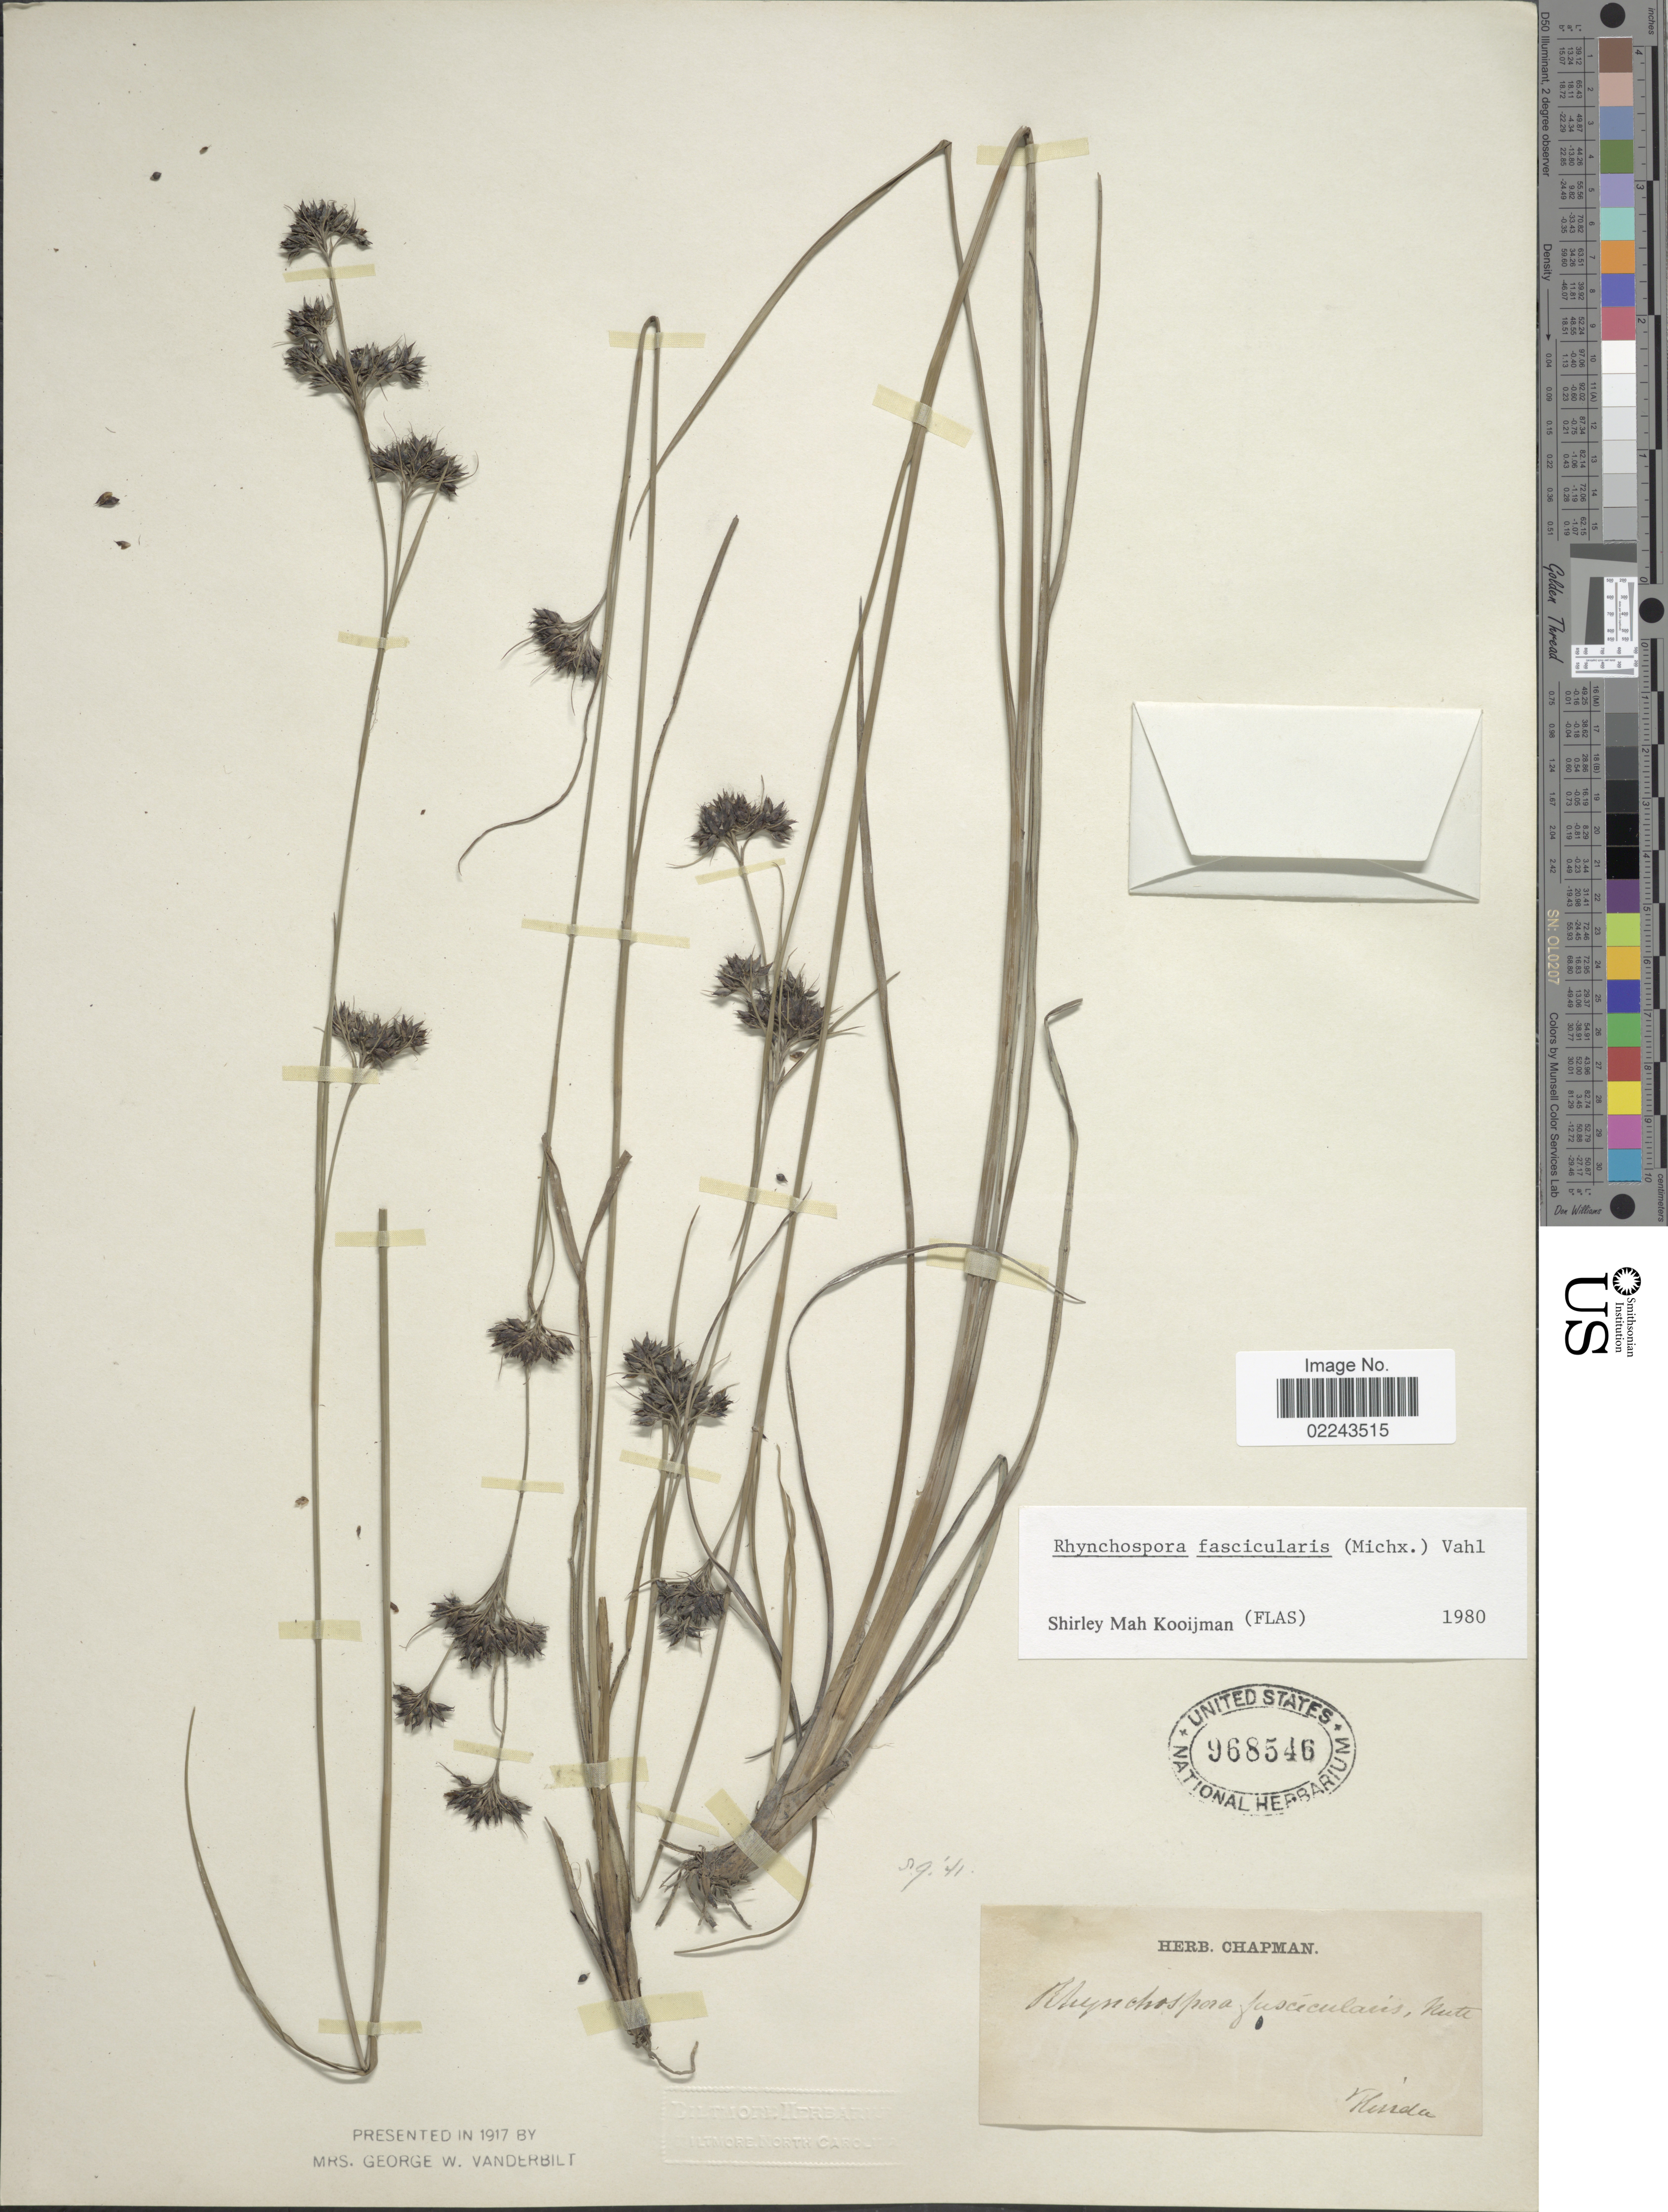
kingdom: Plantae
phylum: Tracheophyta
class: Liliopsida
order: Poales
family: Cyperaceae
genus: Rhynchospora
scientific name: Rhynchospora fascicularis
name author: (Michx.) Vahl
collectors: ex herb. Chapman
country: United States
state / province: Florida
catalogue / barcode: US 968546